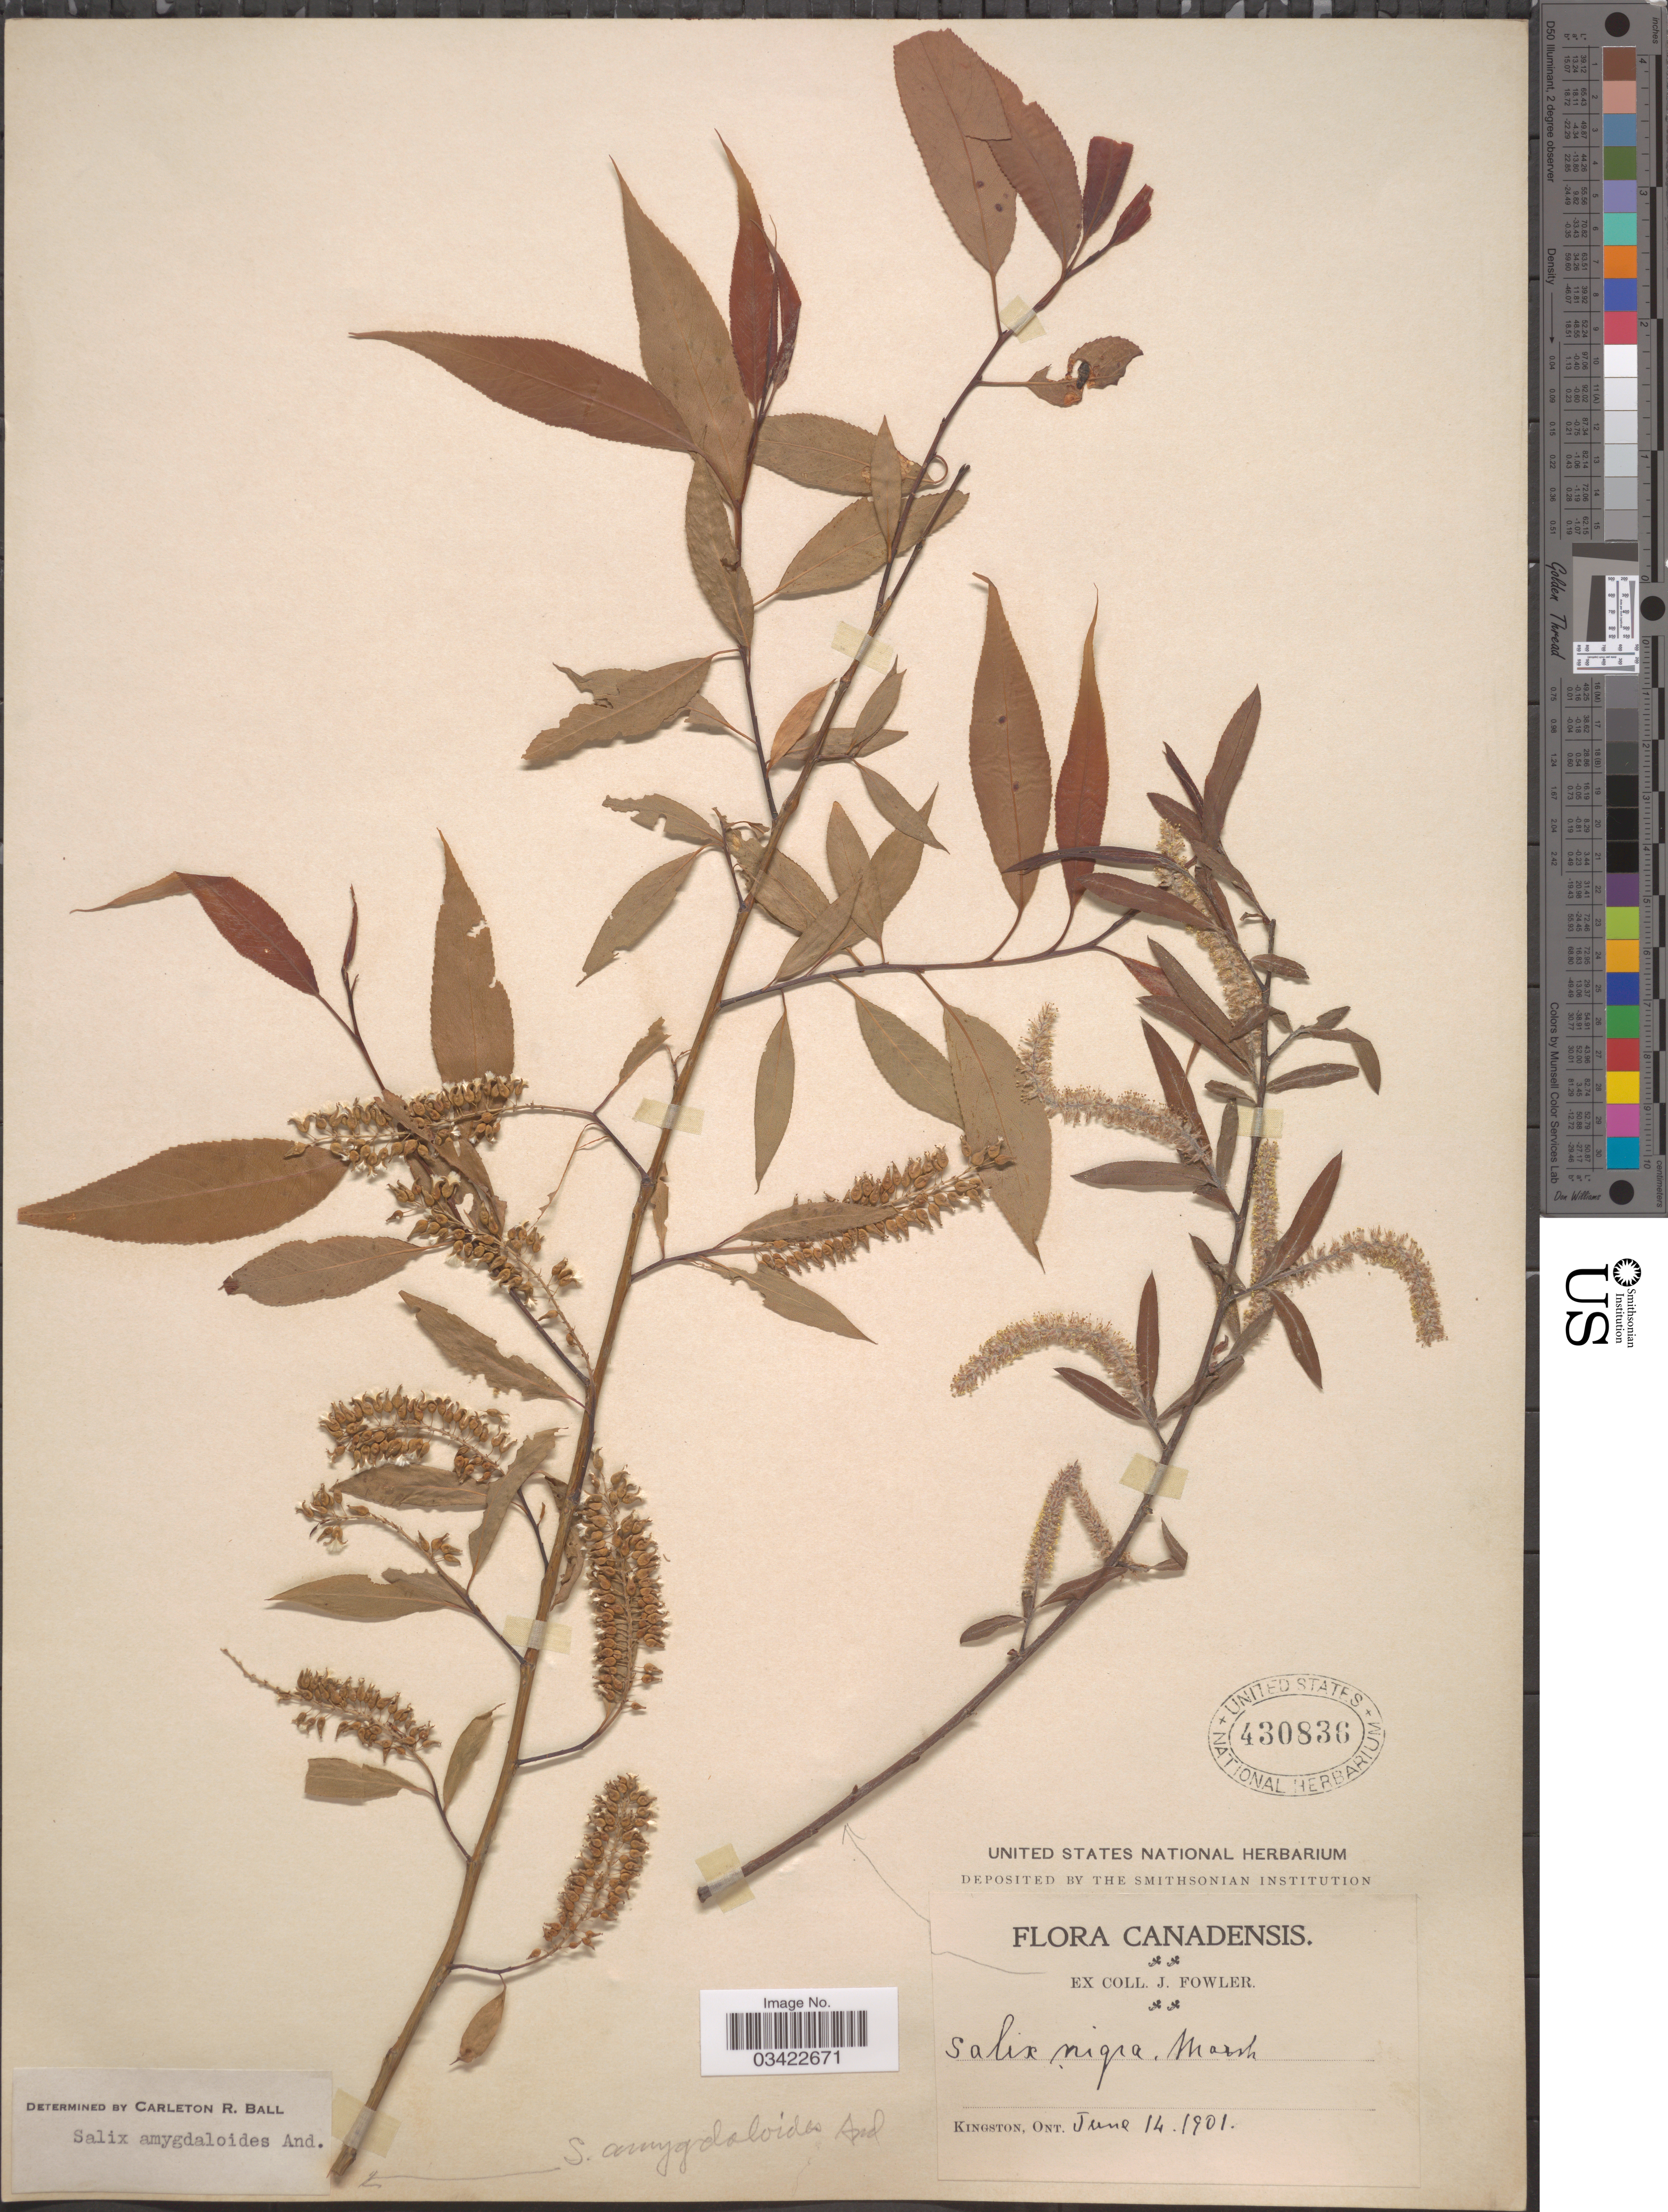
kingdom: Plantae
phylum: Tracheophyta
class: Magnoliopsida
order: Malpighiales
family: Salicaceae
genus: Salix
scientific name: Salix amygdaloides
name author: Andersson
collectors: J. Fowler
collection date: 1901-06-14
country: Canada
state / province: Ontario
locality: Kingston.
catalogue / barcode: US 430836